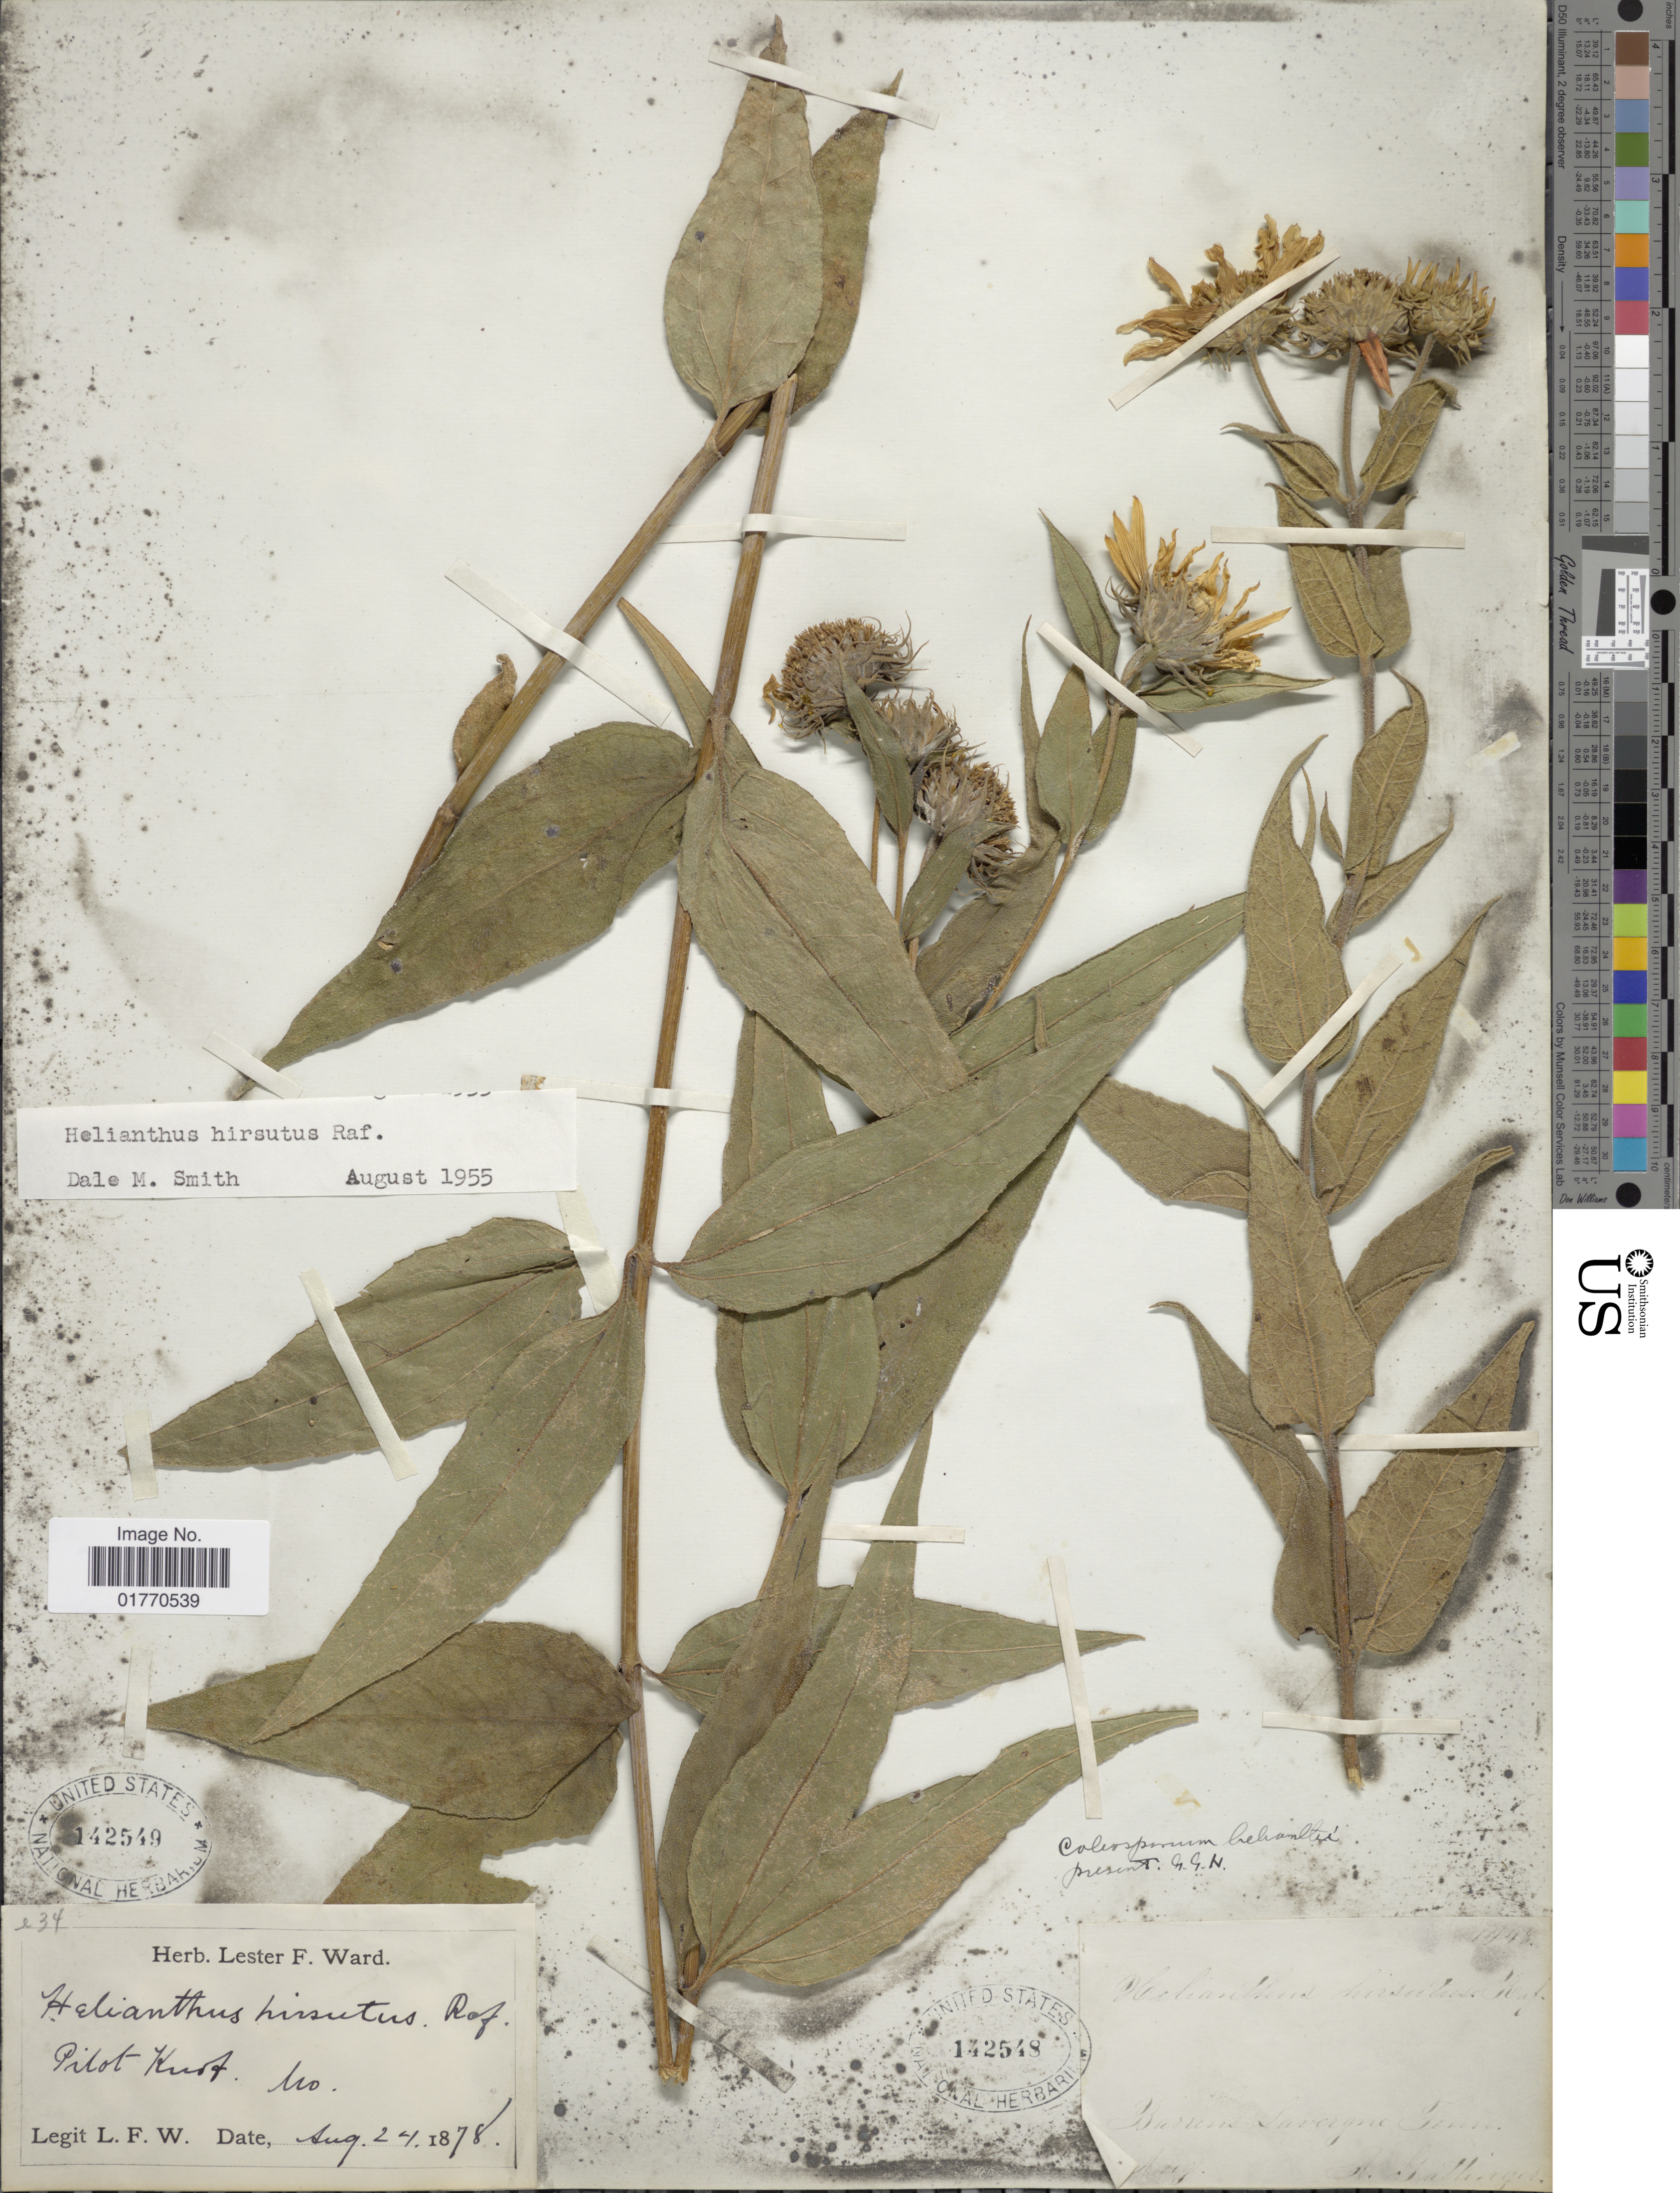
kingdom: Plantae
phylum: Tracheophyta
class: Magnoliopsida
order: Asterales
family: Asteraceae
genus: Helianthus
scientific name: Helianthus hirsutus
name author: Raf.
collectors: L. F. Ward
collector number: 234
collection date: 1878-08-24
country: United States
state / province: Missouri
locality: Pilot Knof. MO.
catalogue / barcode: US 142548